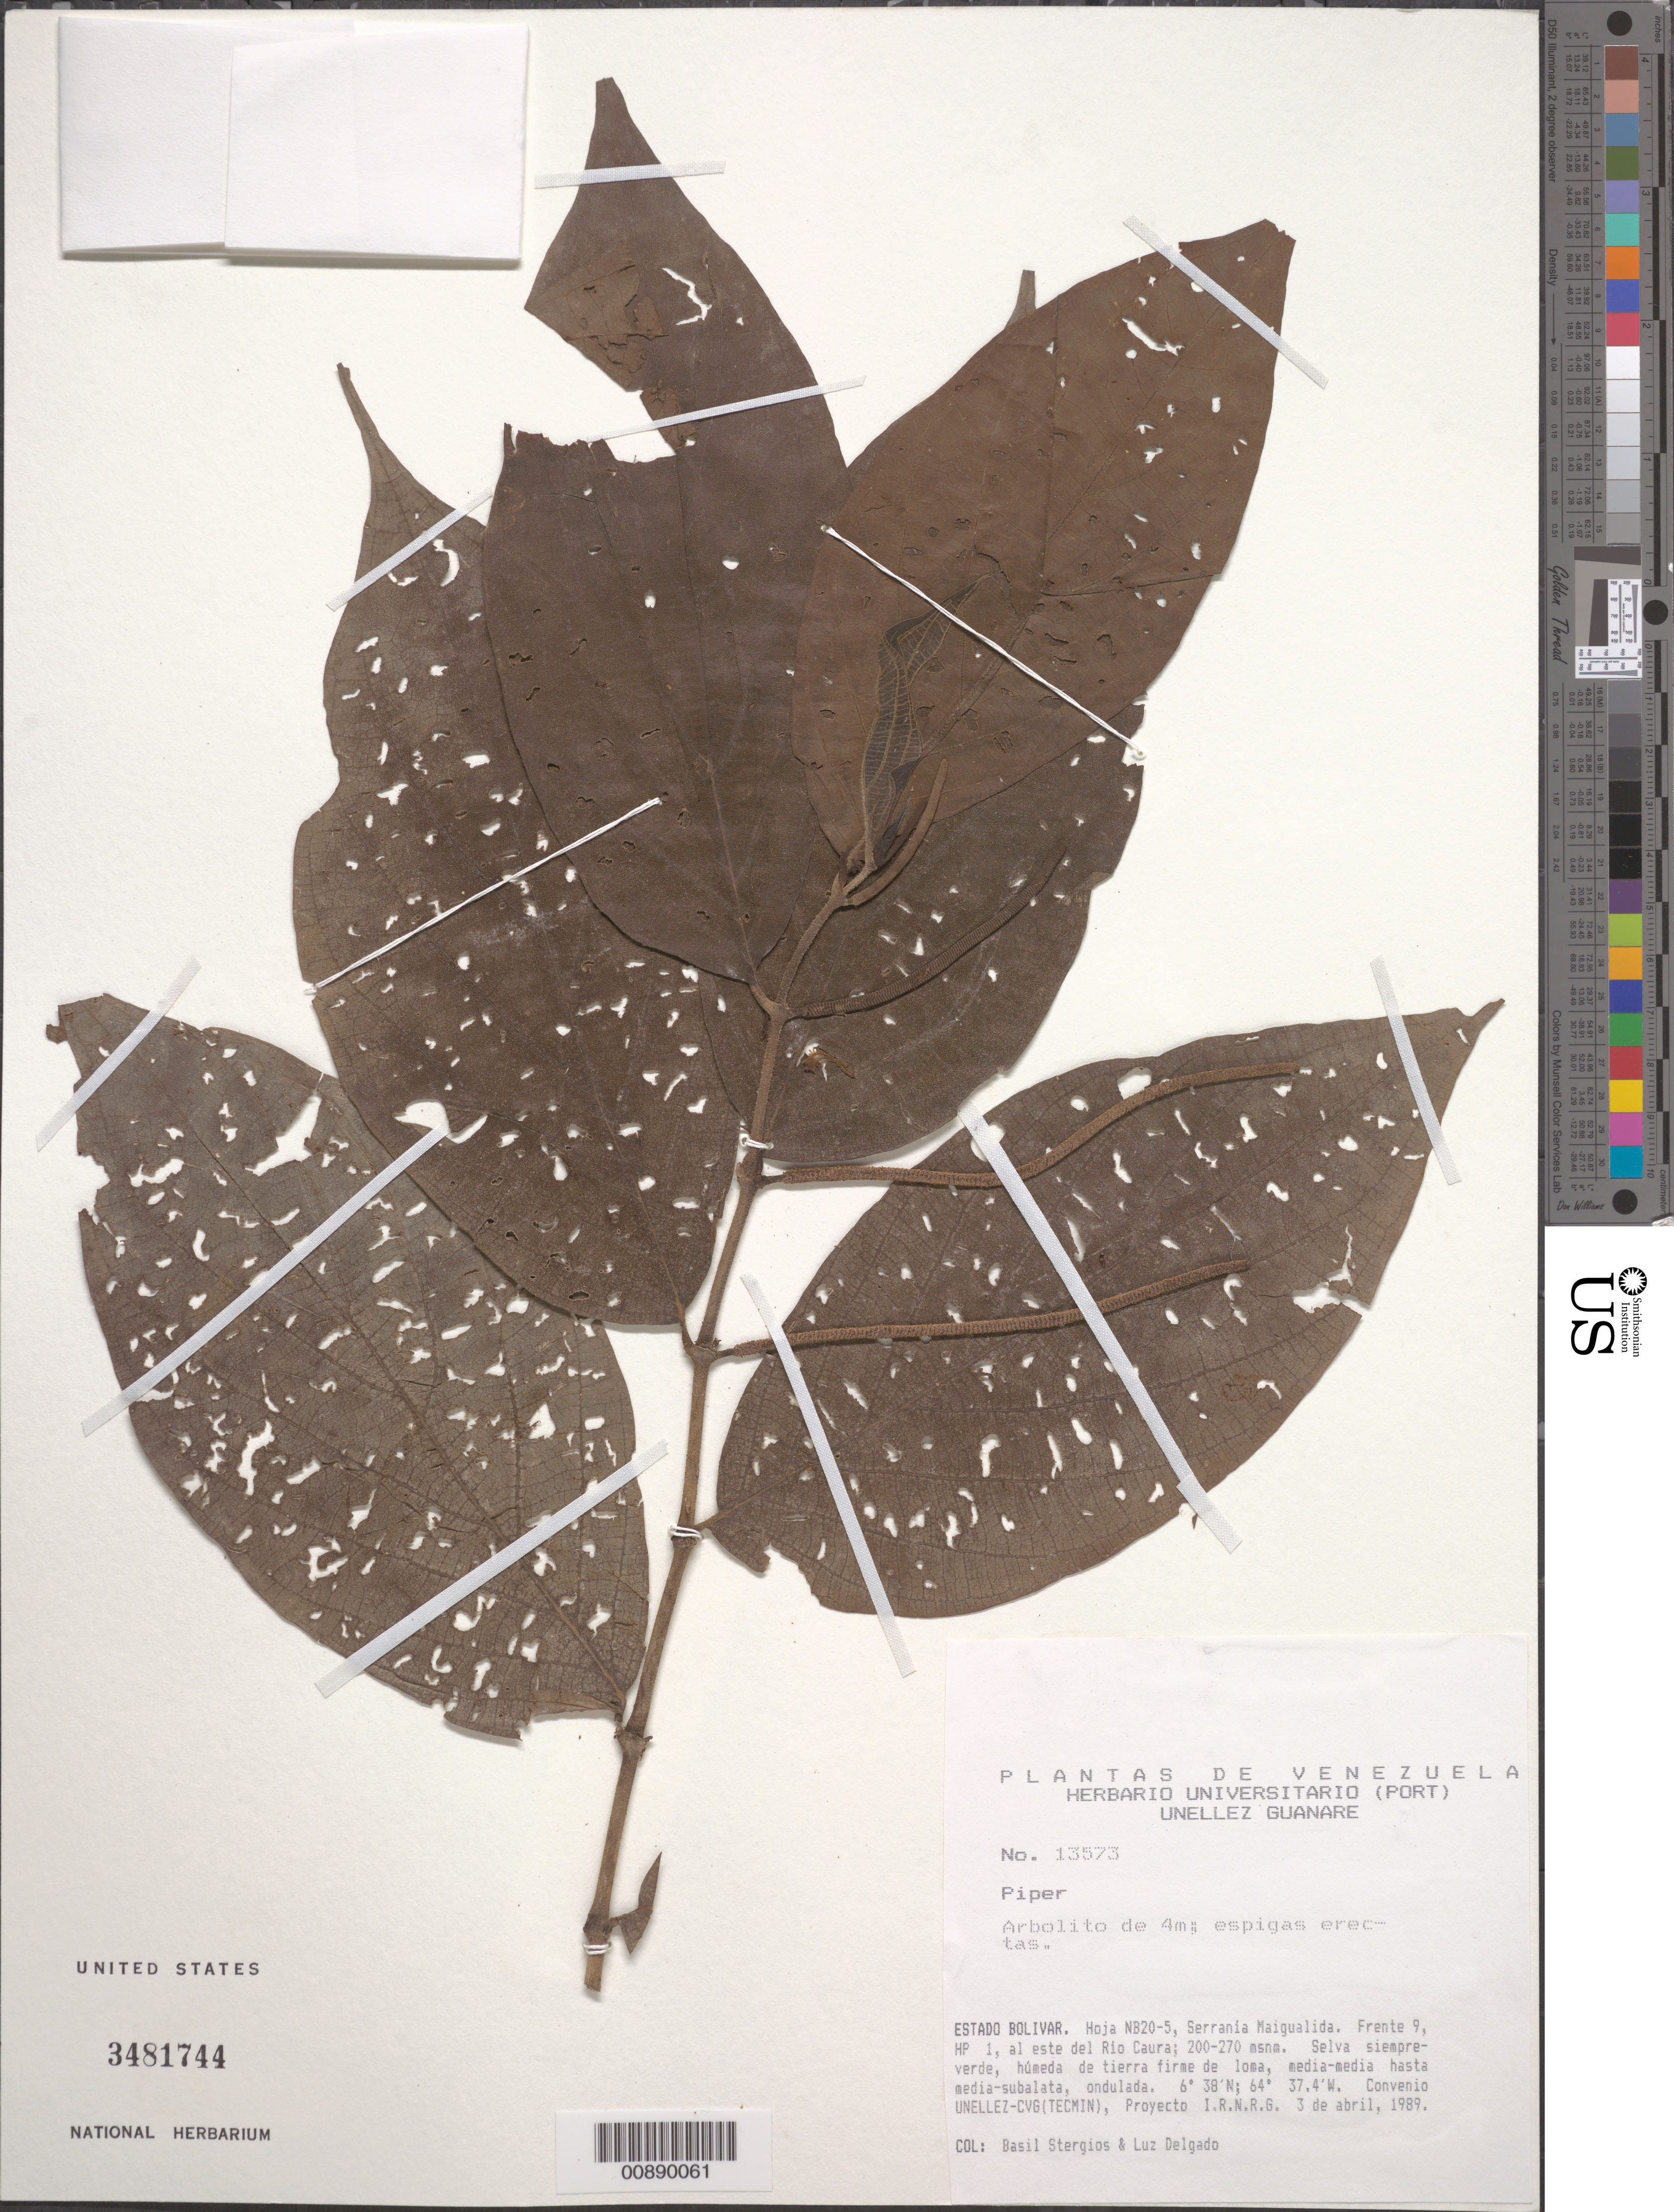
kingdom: Plantae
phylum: Tracheophyta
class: Magnoliopsida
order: Piperales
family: Piperaceae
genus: Piper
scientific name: Piper sp.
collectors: B. G. Stergios & L. Delgado V.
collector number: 13573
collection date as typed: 3-Apr-89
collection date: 1989-04-03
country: Venezuela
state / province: Bolívar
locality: Serrania Maigualida, E del río Caura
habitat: Selva siempre-verde, húmeda de tierra firme de loma, media-media hasta media-subalata, ondulada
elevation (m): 200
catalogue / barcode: US 3481744